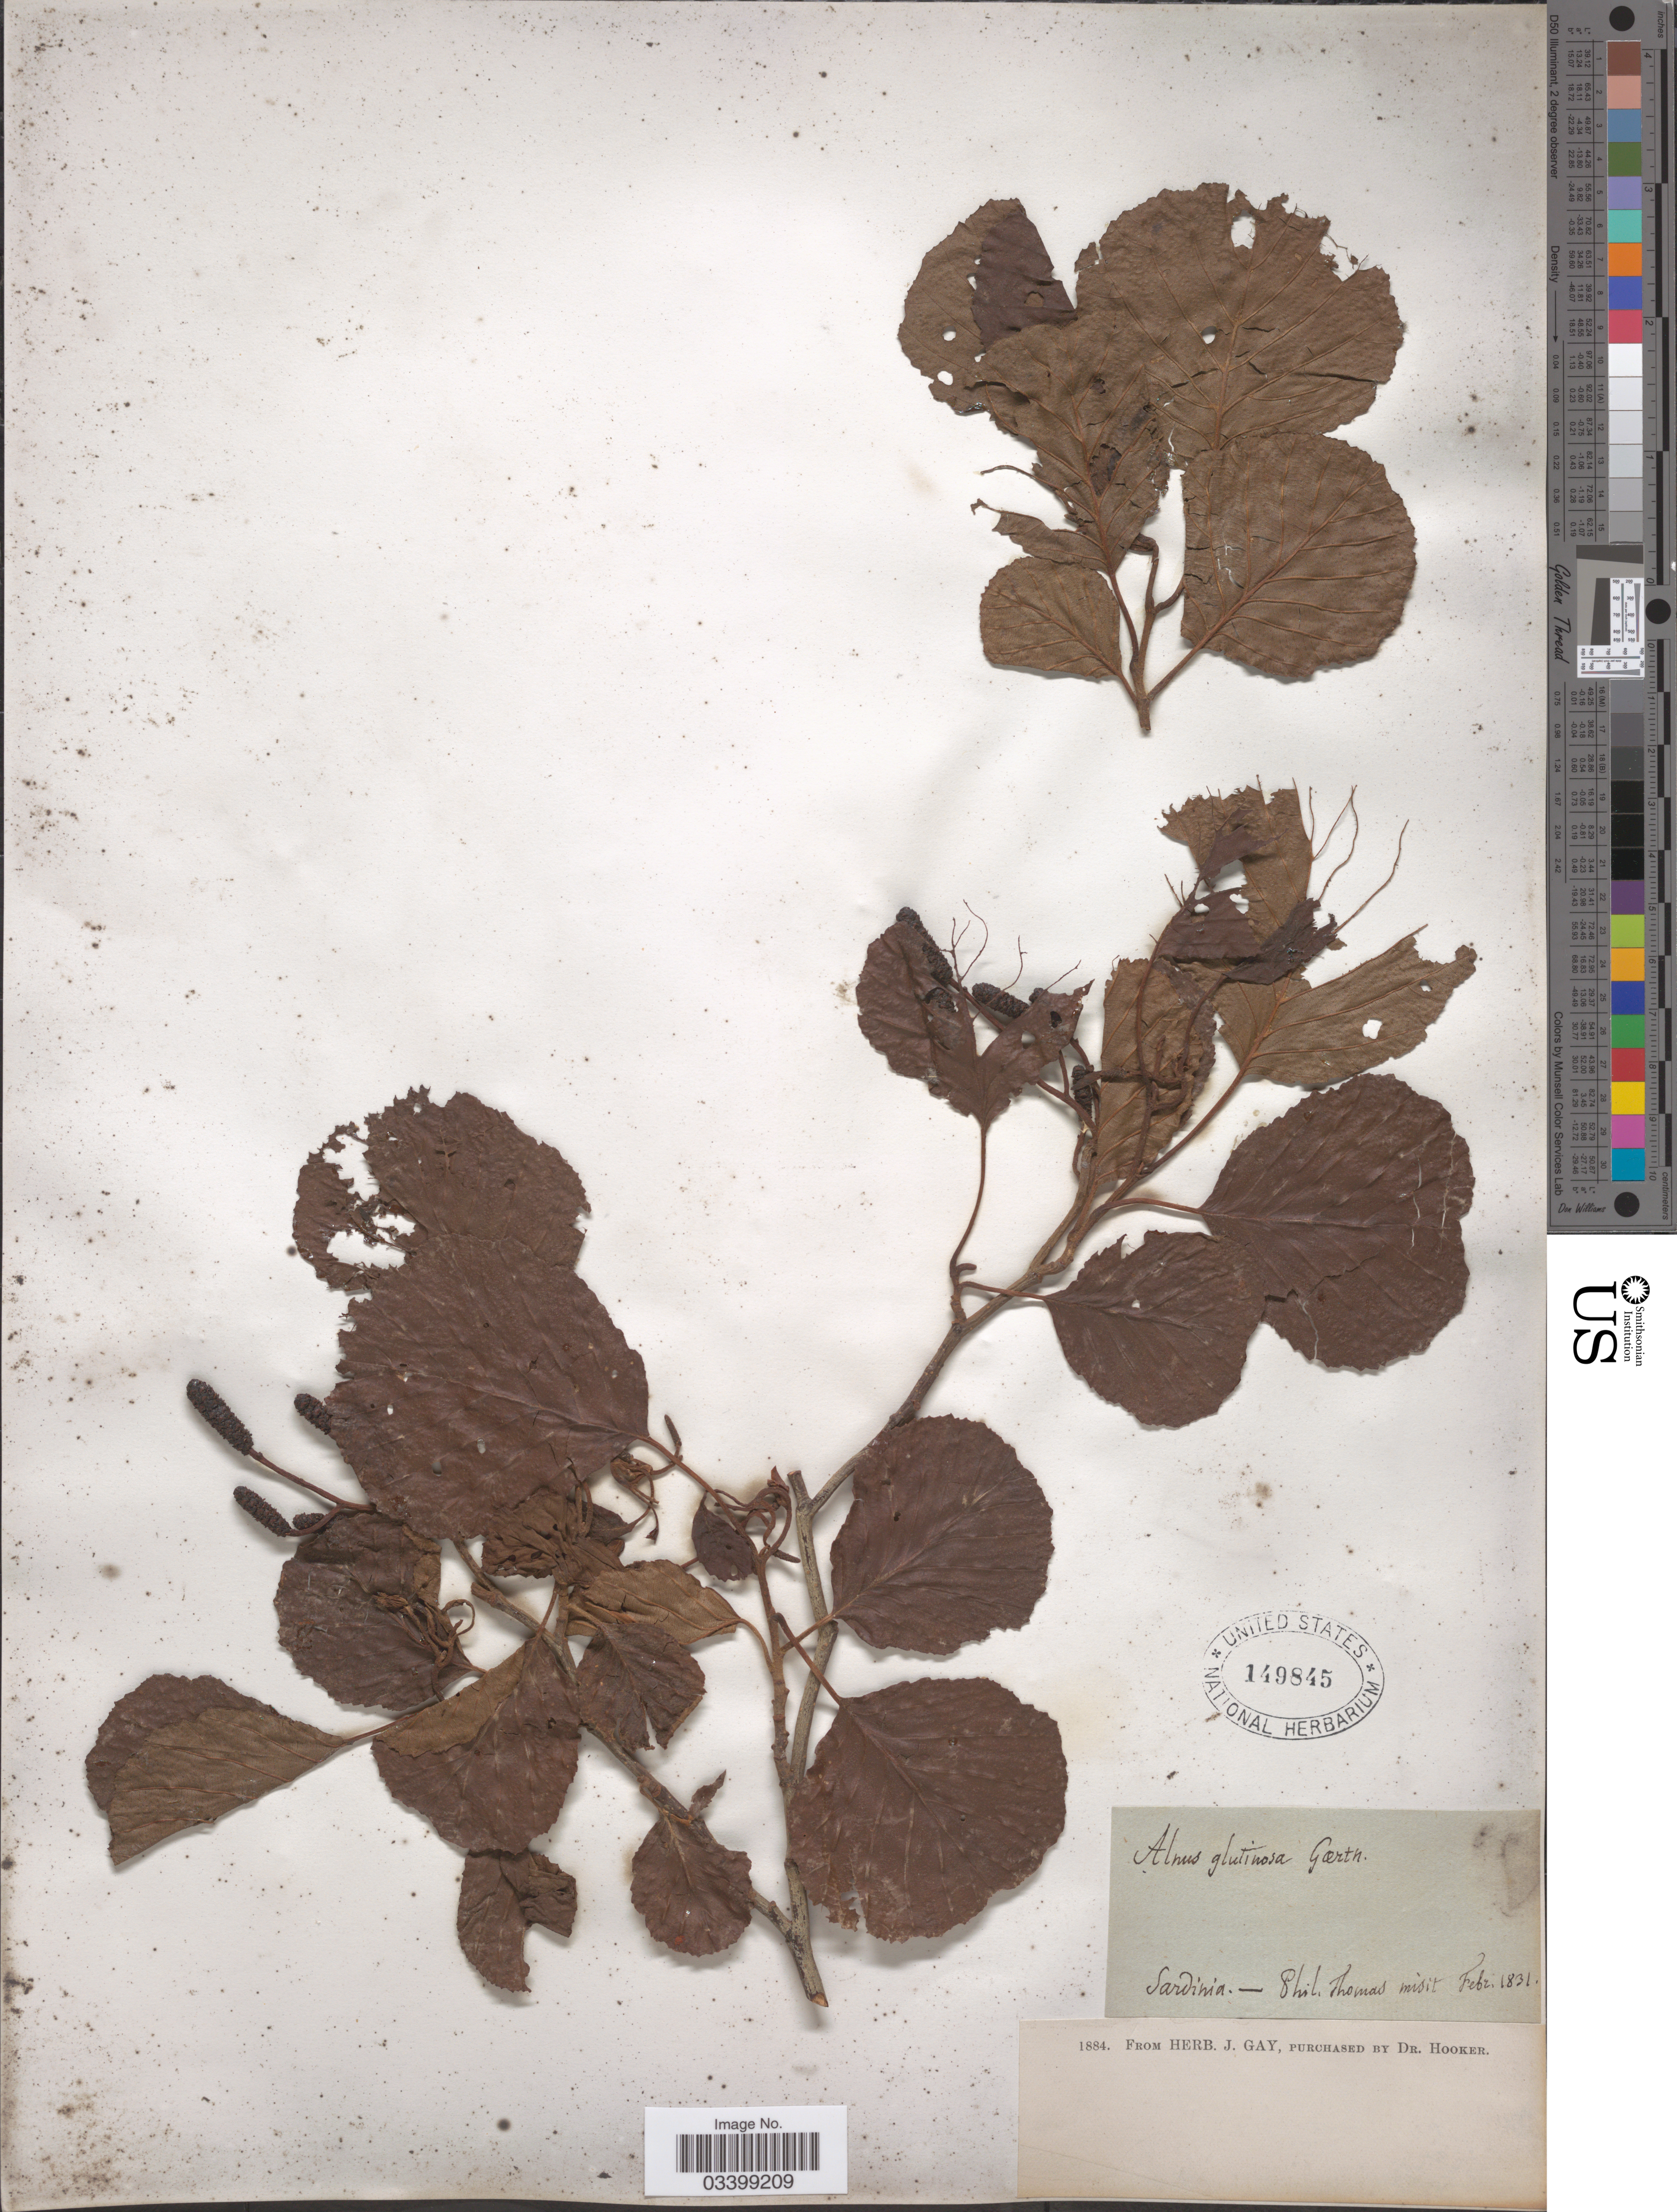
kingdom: Plantae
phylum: Tracheophyta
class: Magnoliopsida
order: Fagales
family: Betulaceae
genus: Alnus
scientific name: Alnus glutinosa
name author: (L.) Gaertn.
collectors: P. Thomas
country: Italy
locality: Sardinia.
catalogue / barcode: US 149845